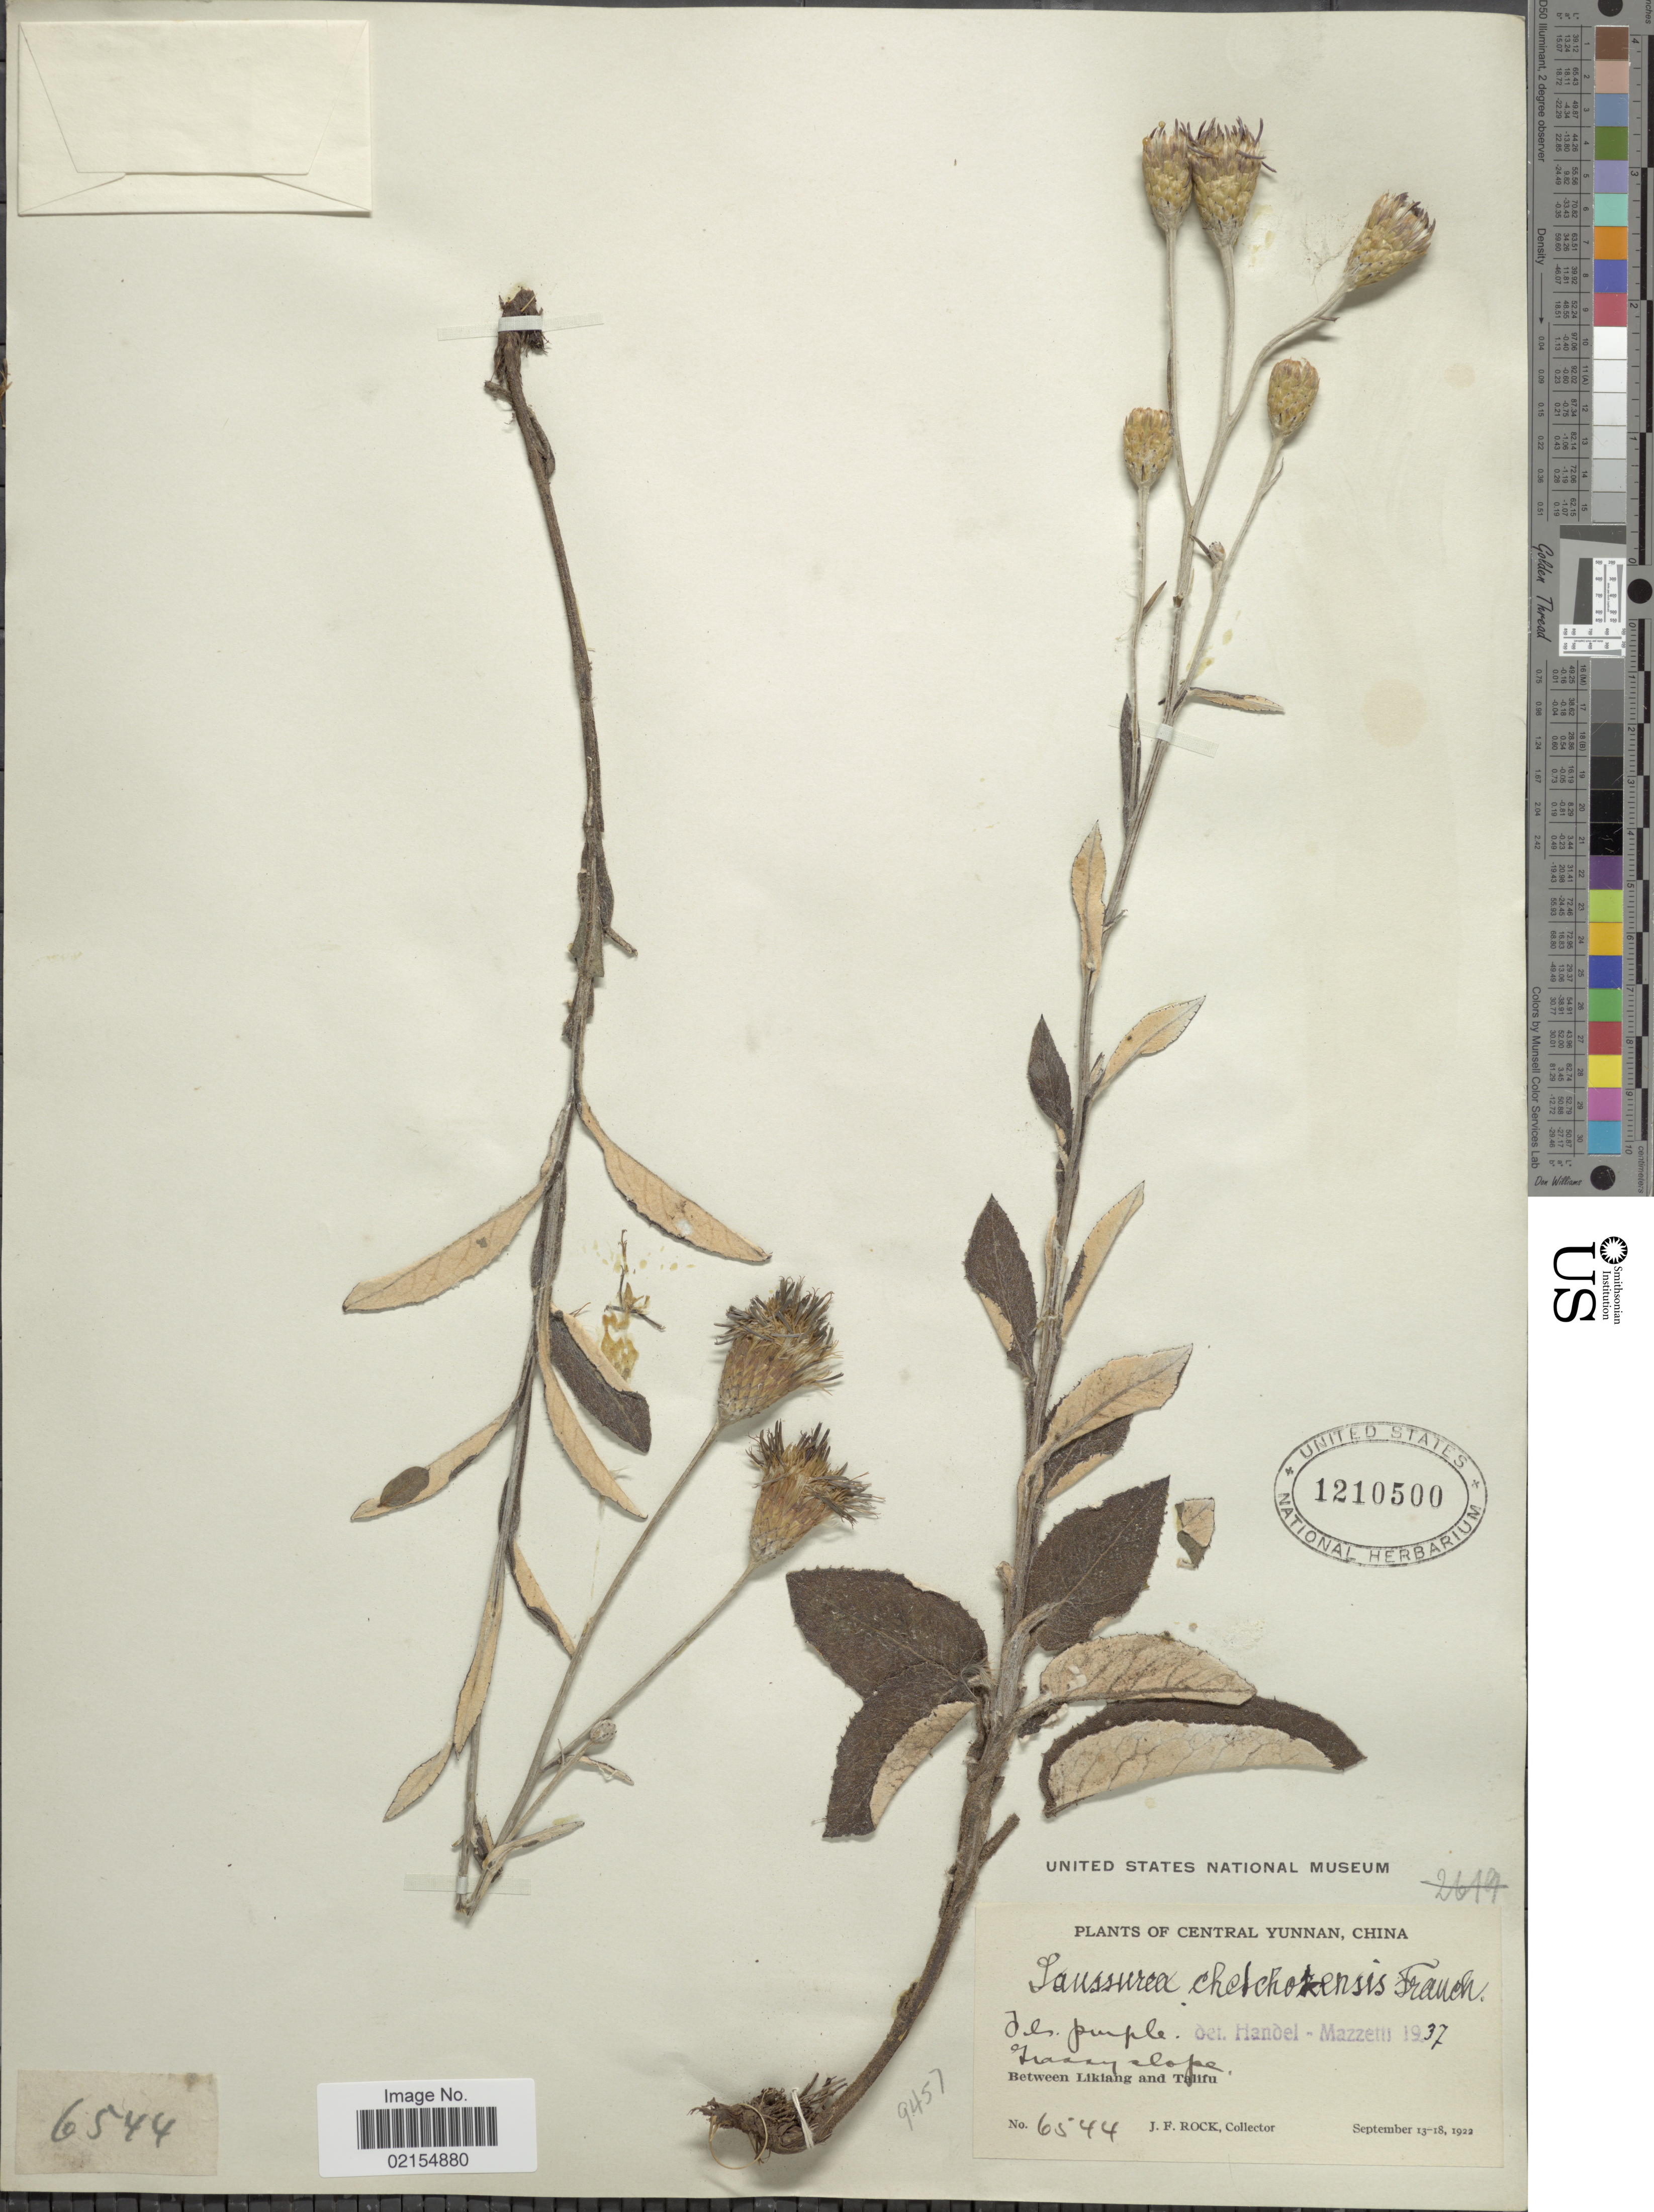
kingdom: Plantae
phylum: Tracheophyta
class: Magnoliopsida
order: Asterales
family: Asteraceae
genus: Saussurea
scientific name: Saussurea chetchozensis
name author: Franch.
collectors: J. Rock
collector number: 6544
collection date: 1922-09-13/1922-09-18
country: China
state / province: Yunnan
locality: Central Yunnan, China, Between Likiang and Talifu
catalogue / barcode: US 1210500